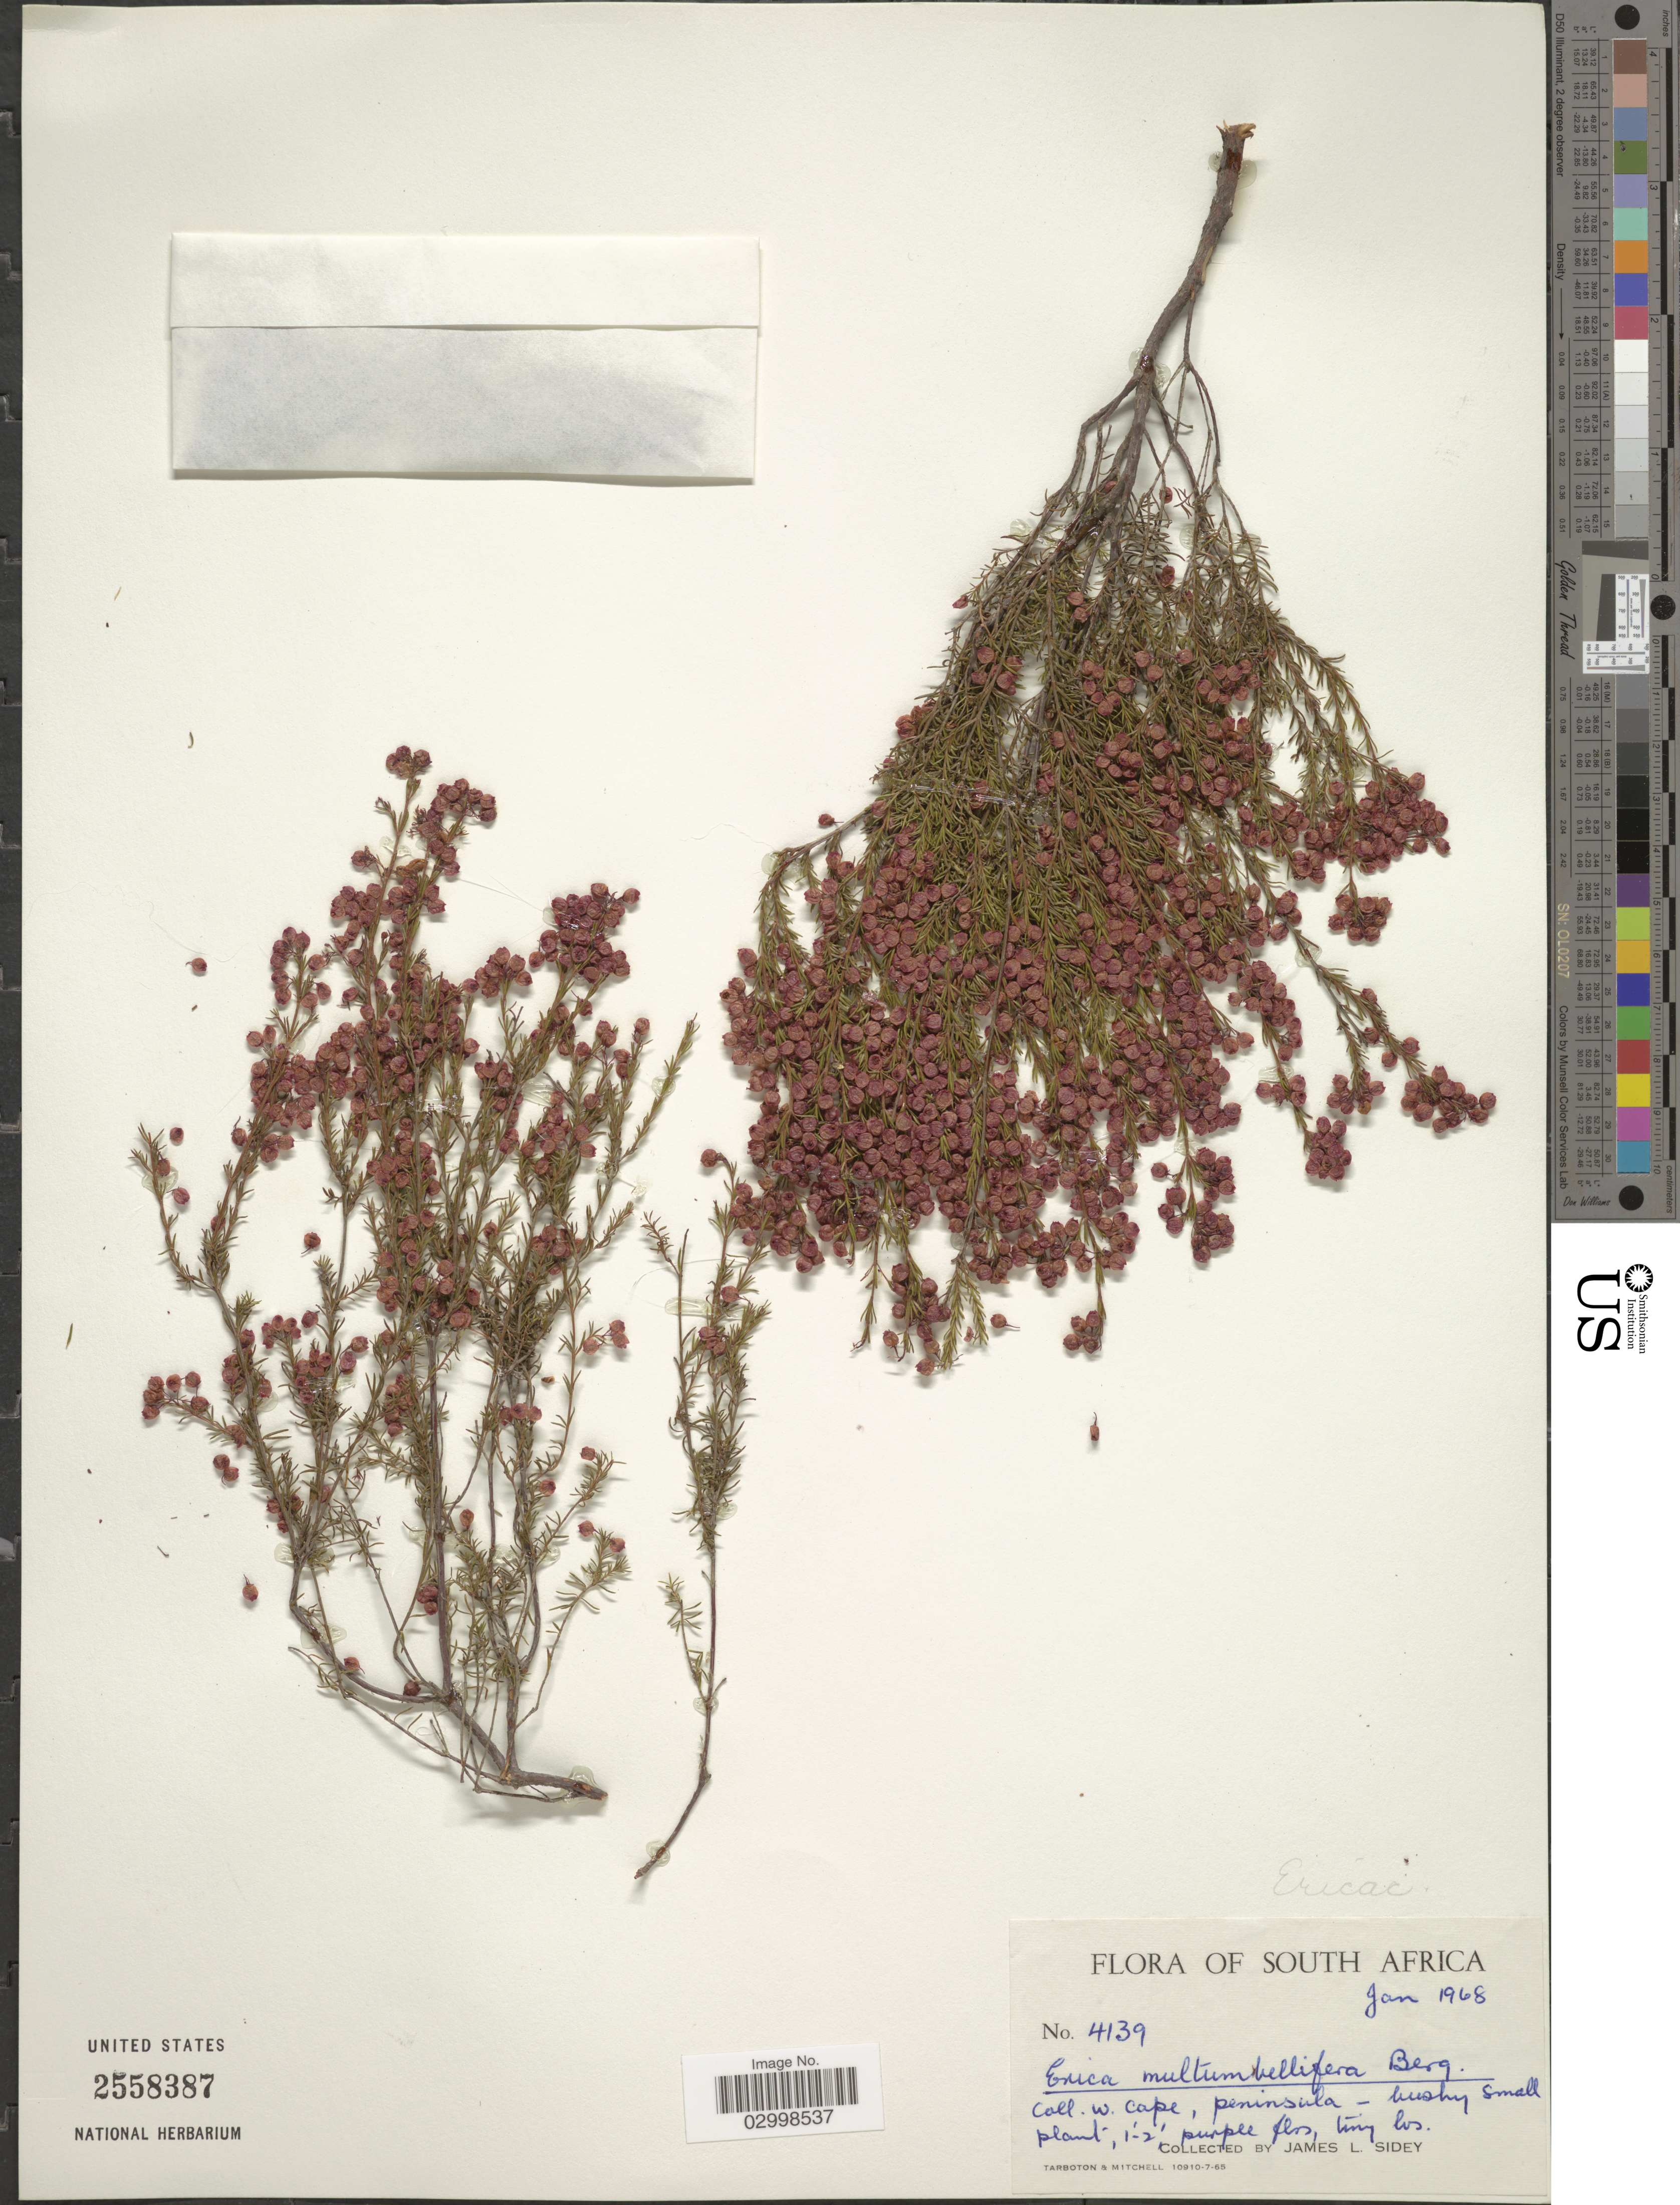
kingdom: Plantae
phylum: Tracheophyta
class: Magnoliopsida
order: Ericales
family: Ericaceae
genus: Erica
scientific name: Erica multumbellifera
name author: P.J. Bergius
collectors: J. L. Sidey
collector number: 4139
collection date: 1968-01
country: South Africa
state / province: Western Cape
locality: W. Cape, peninsula.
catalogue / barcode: US 2558387